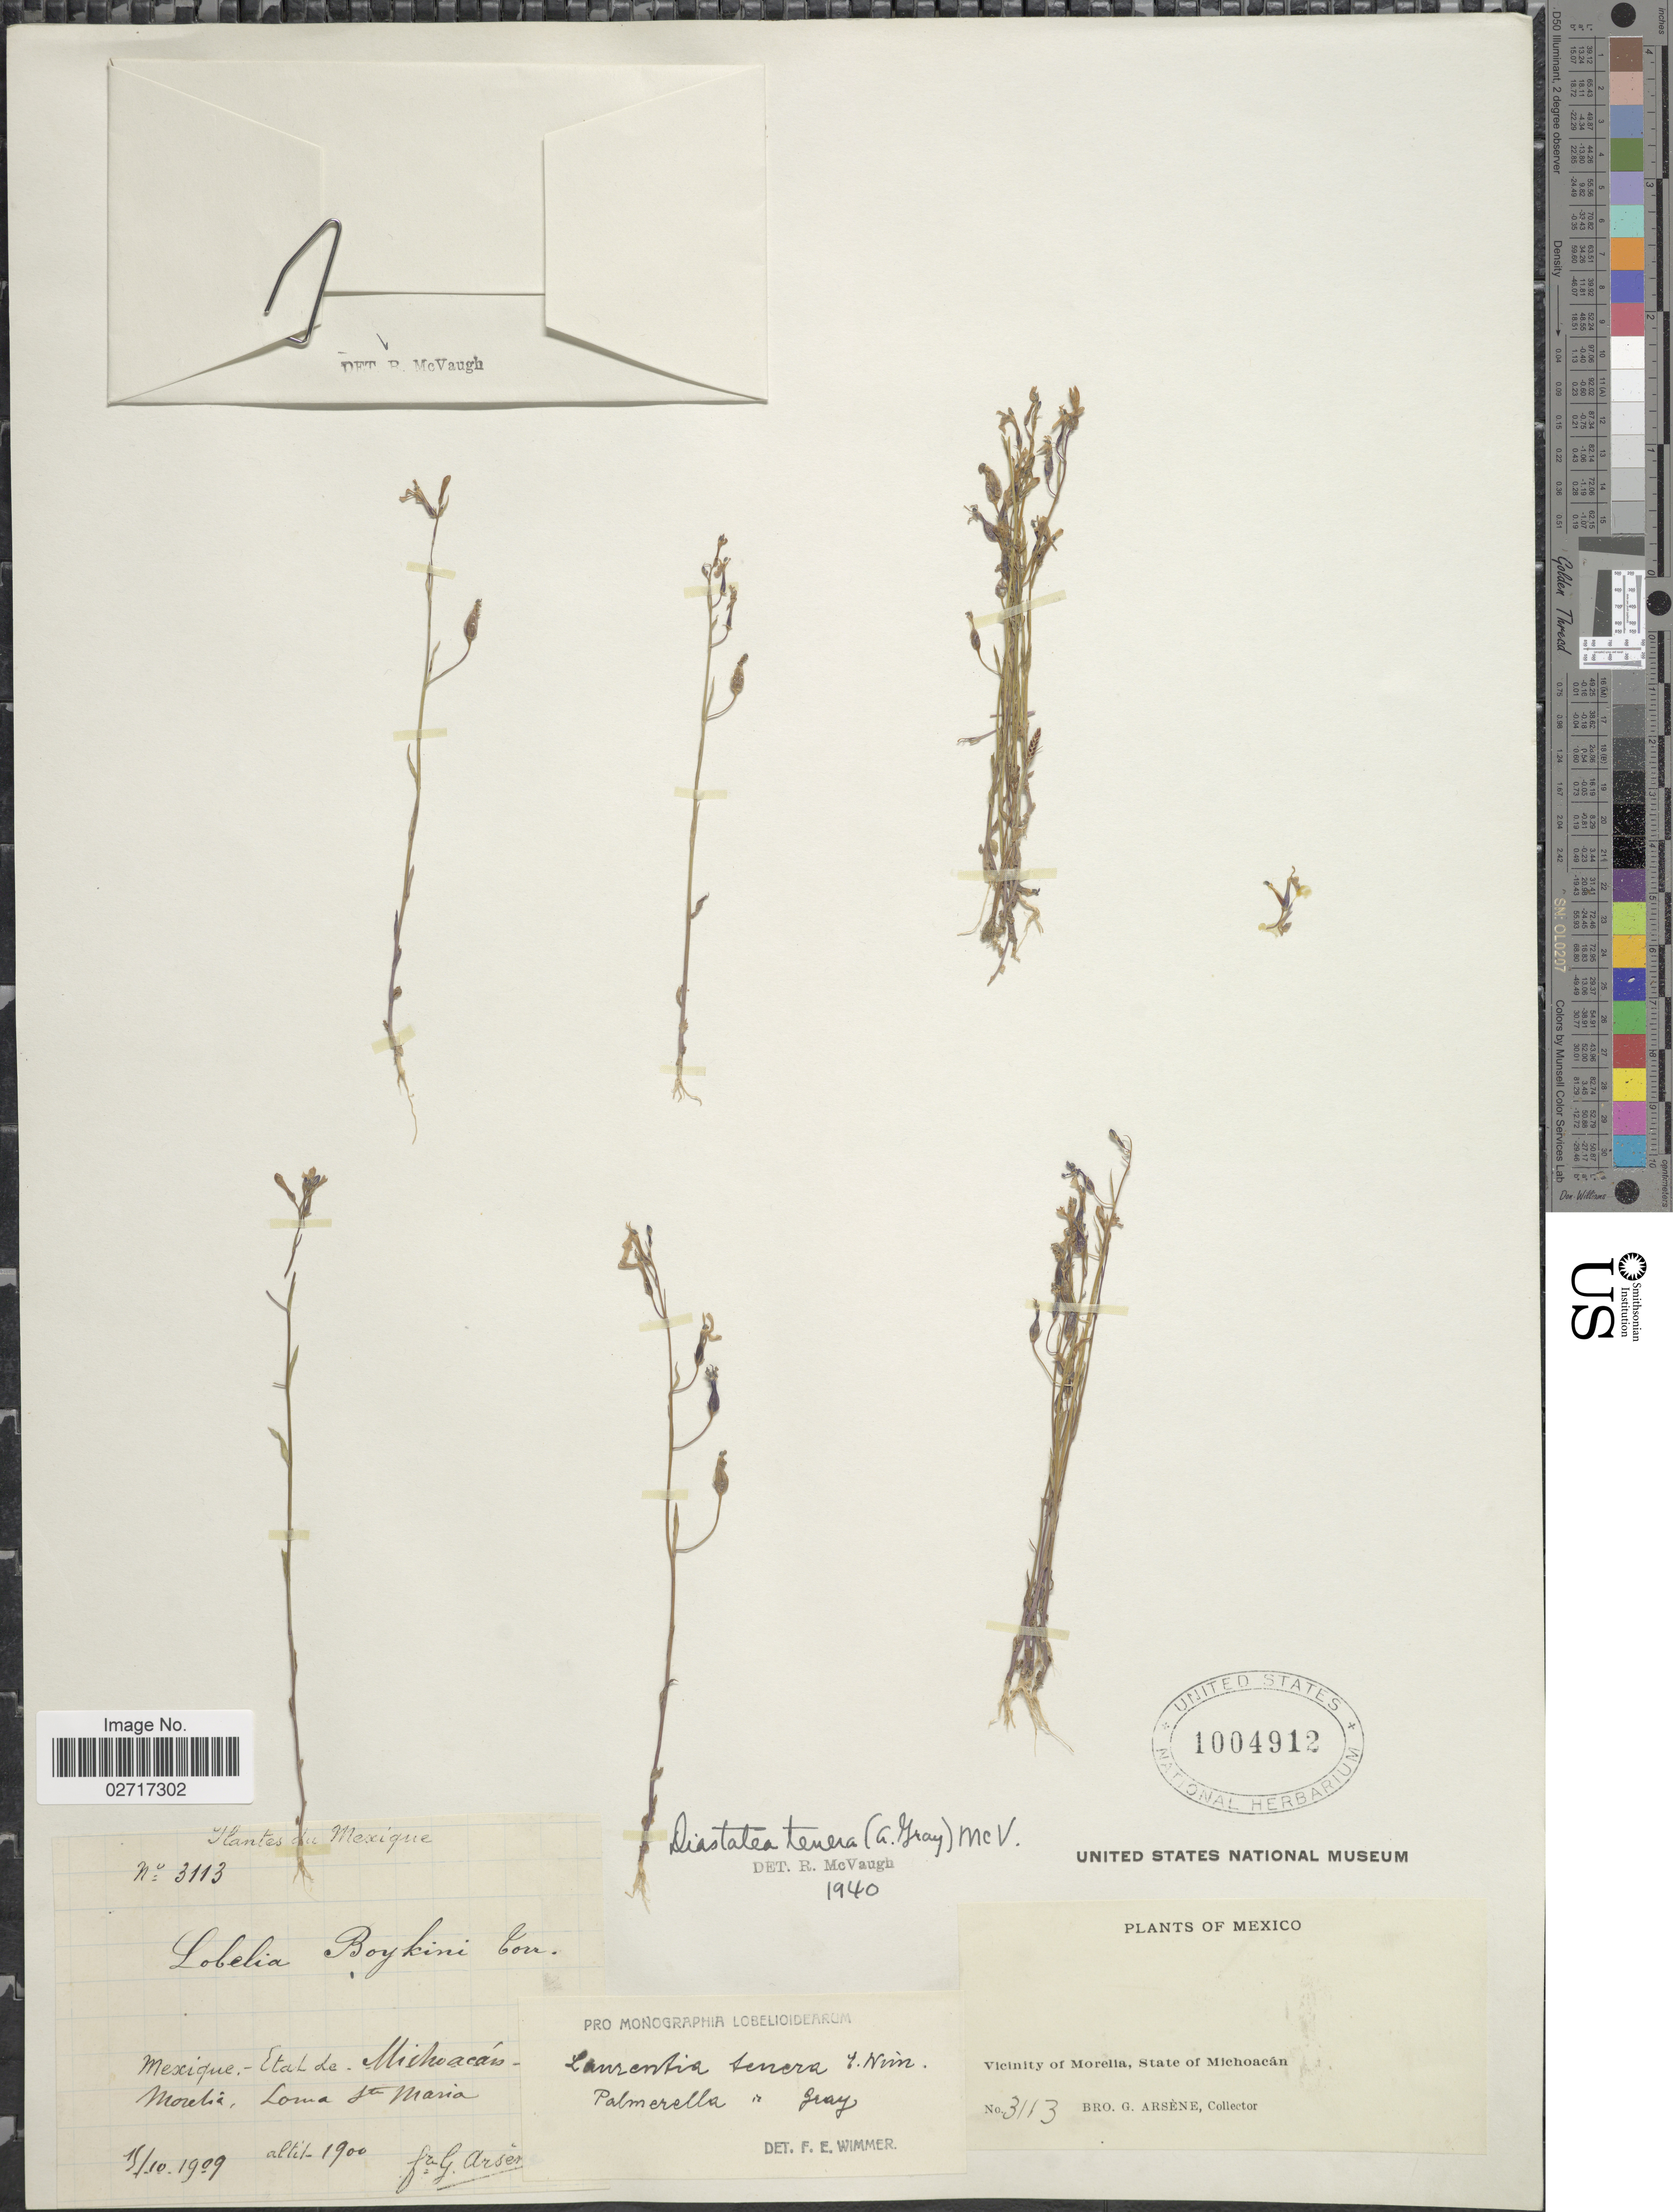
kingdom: Plantae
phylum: Tracheophyta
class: Magnoliopsida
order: Asterales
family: Campanulaceae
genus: Diastatea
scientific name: Diastatea tenera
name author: (A. Gray) McVaugh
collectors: Bro. G. Arsène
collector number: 3113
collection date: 1909-10-15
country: Mexico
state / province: Michoacán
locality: Morelia, Loma St. Maria. Vicinity of Morelia.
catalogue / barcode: US 1004912